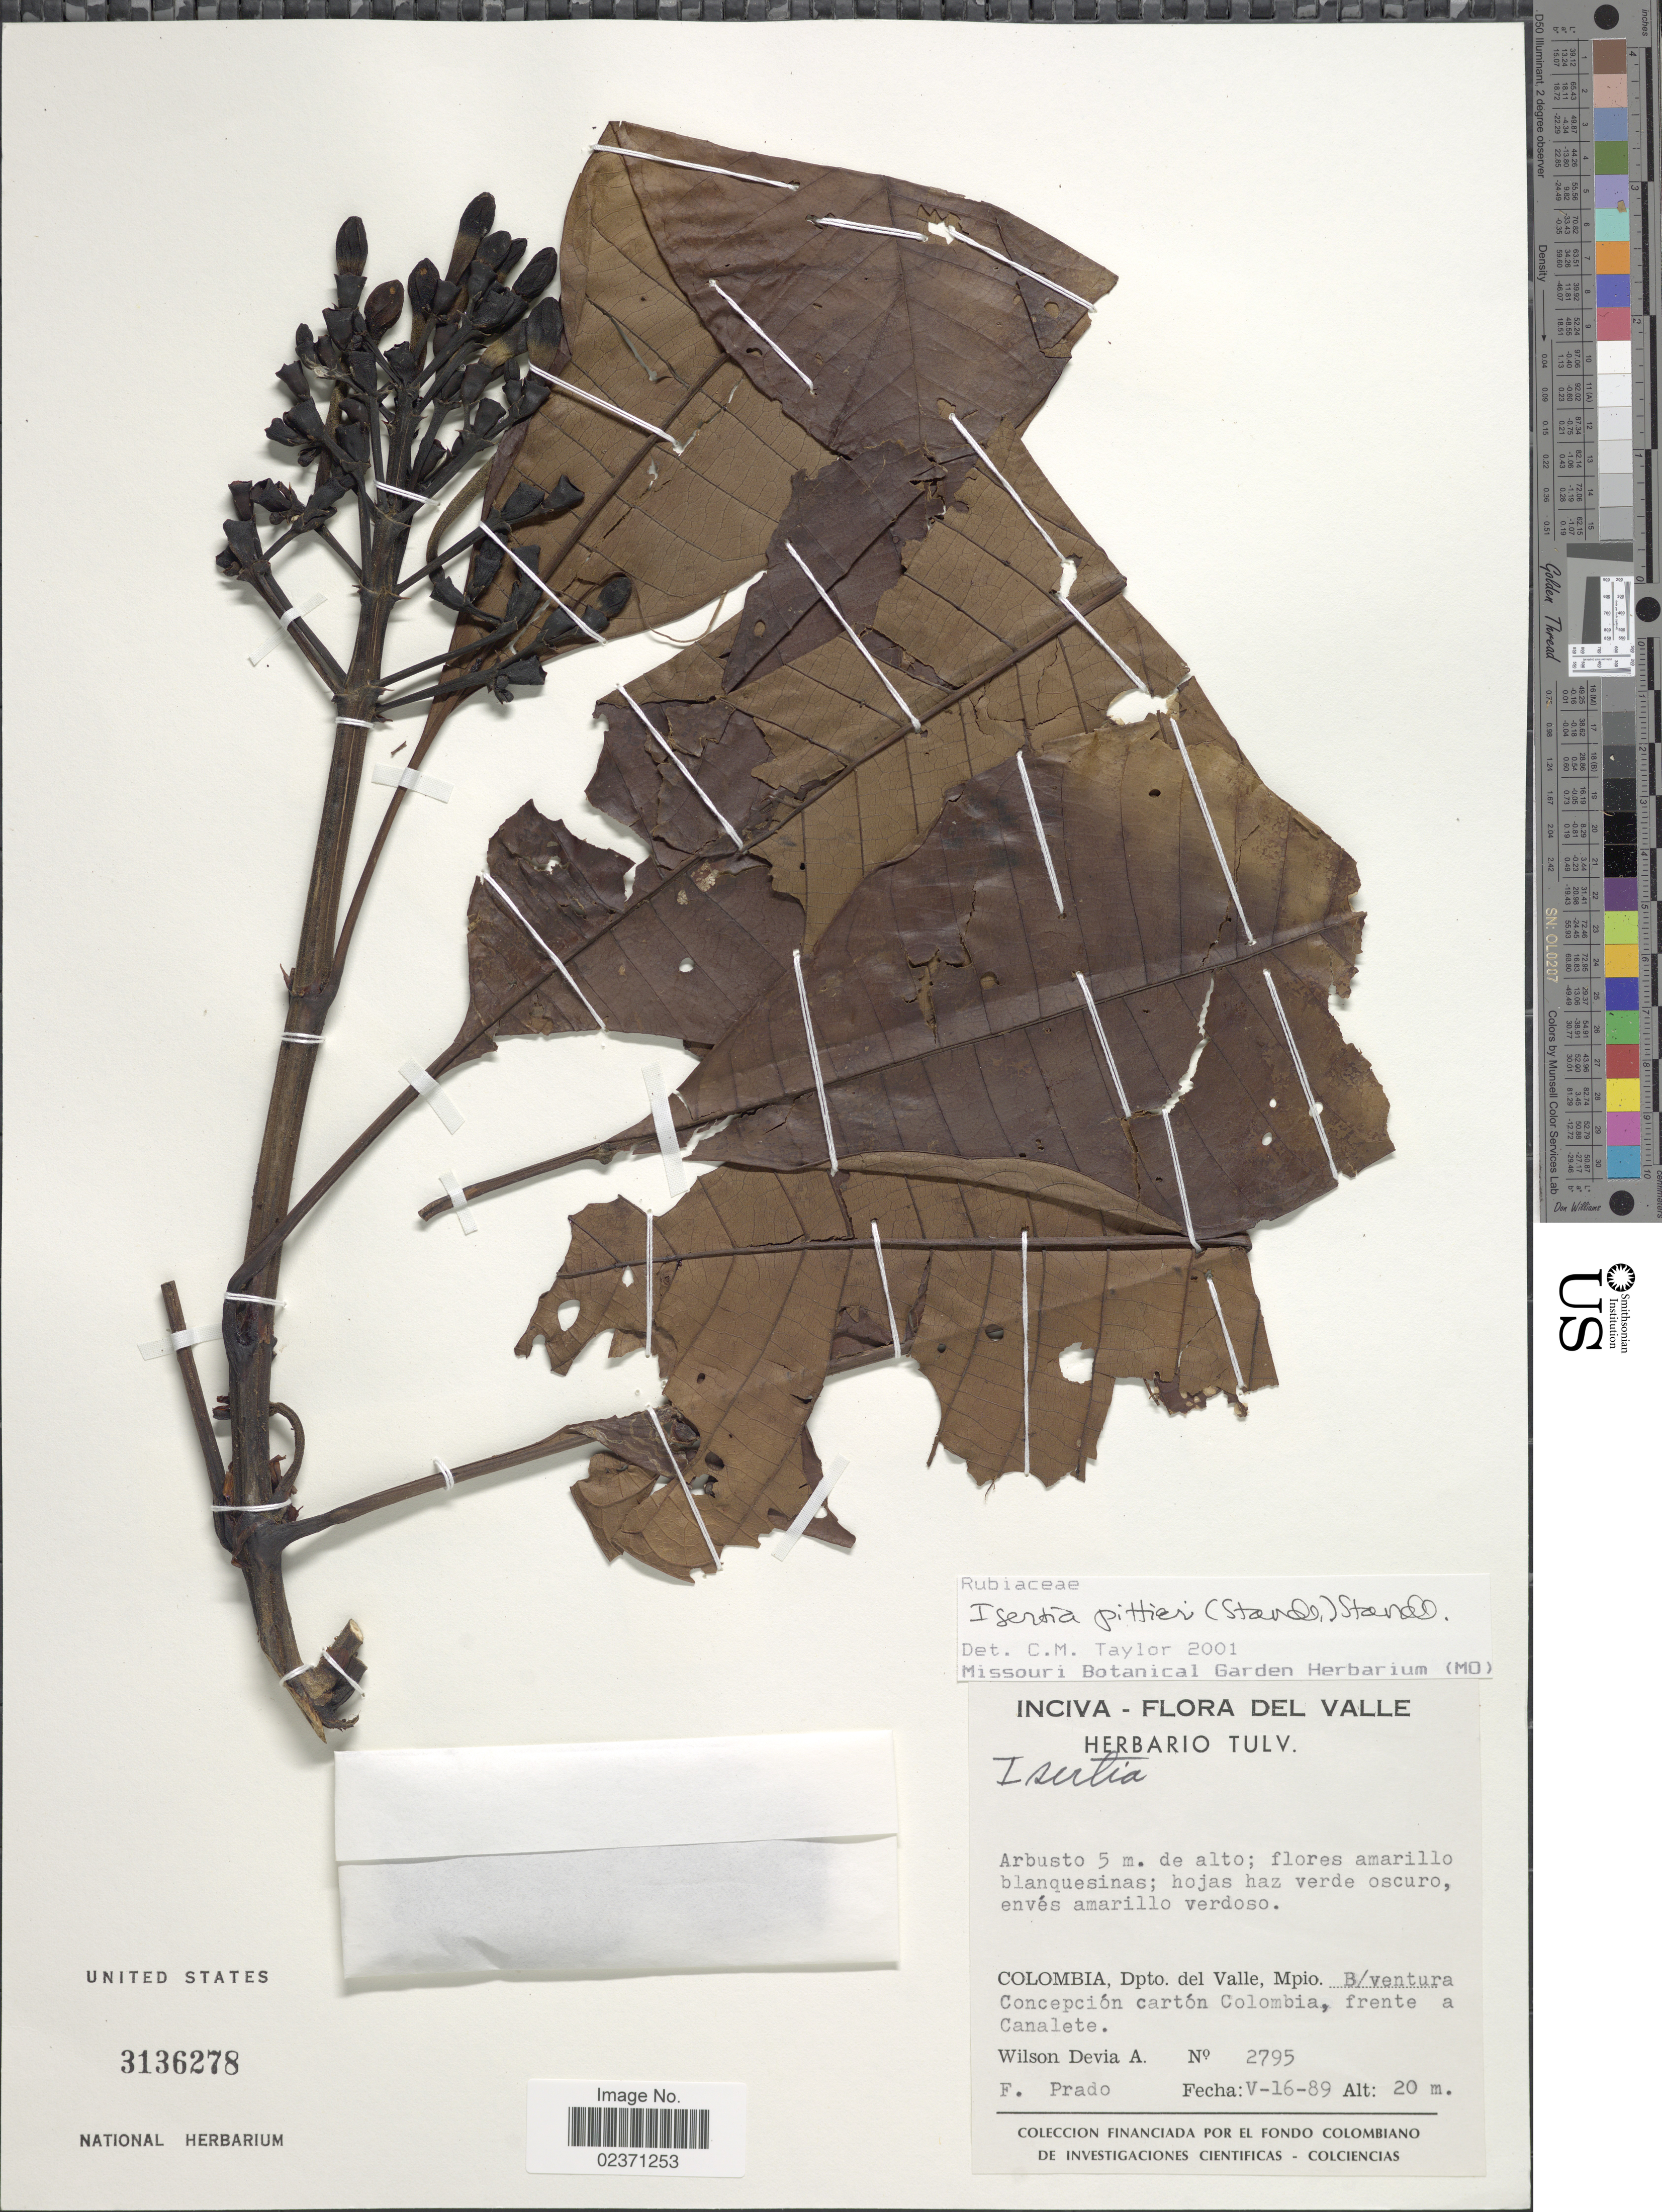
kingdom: Plantae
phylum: Tracheophyta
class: Magnoliopsida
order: Gentianales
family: Rubiaceae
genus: Isertia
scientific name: Isertia pittieri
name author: (Standl.) Standl.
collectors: W. Devia A. & F. Prado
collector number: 2795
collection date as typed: Transcribed d/m/y: 16/5/89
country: Colombia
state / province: Valle del Cauca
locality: Dpto. del Valle, Mpio. B/ventura Concepcion carton Colombia, frente a Canalete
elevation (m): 20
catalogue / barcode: US 3136278